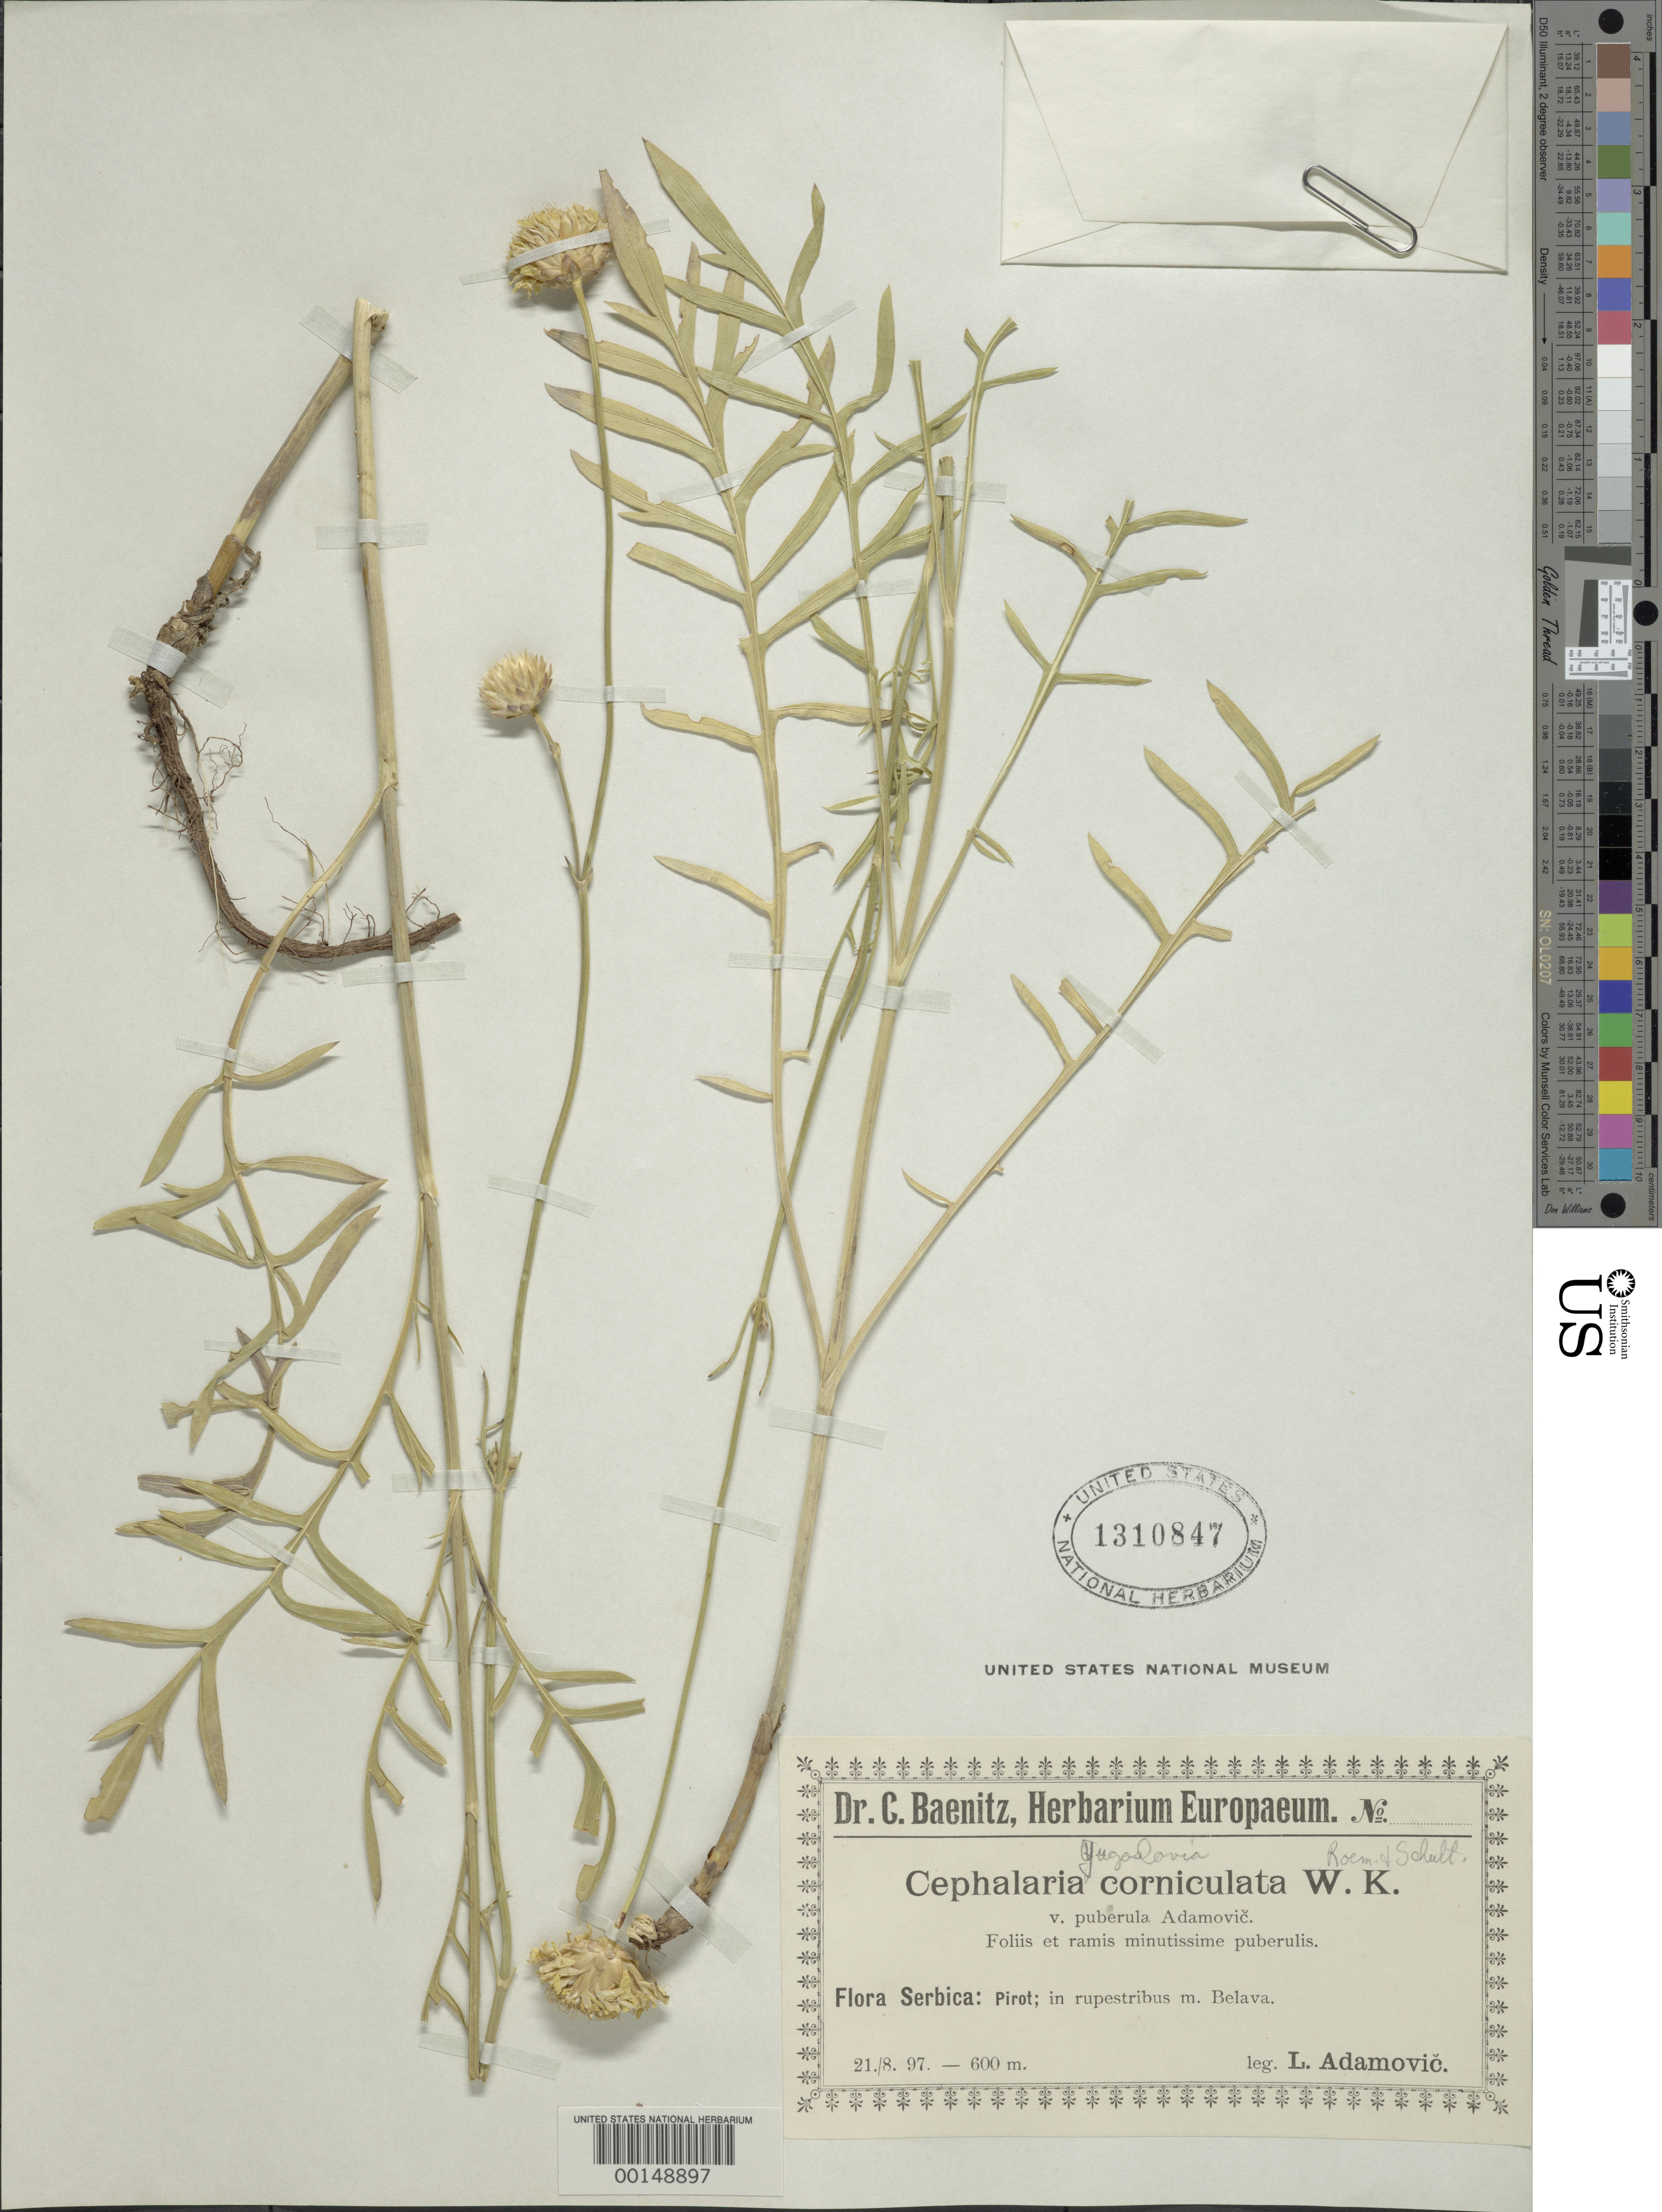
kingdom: Plantae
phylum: Tracheophyta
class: Magnoliopsida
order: Dipsacales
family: Caprifoliaceae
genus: Cephalaria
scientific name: Cephalaria corniculata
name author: Roem. & Schult.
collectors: L. Adamović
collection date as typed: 21 Aug 1897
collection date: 1897-08-21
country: Serbia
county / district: Pirot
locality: Serbica, Pirot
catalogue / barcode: US 1310847